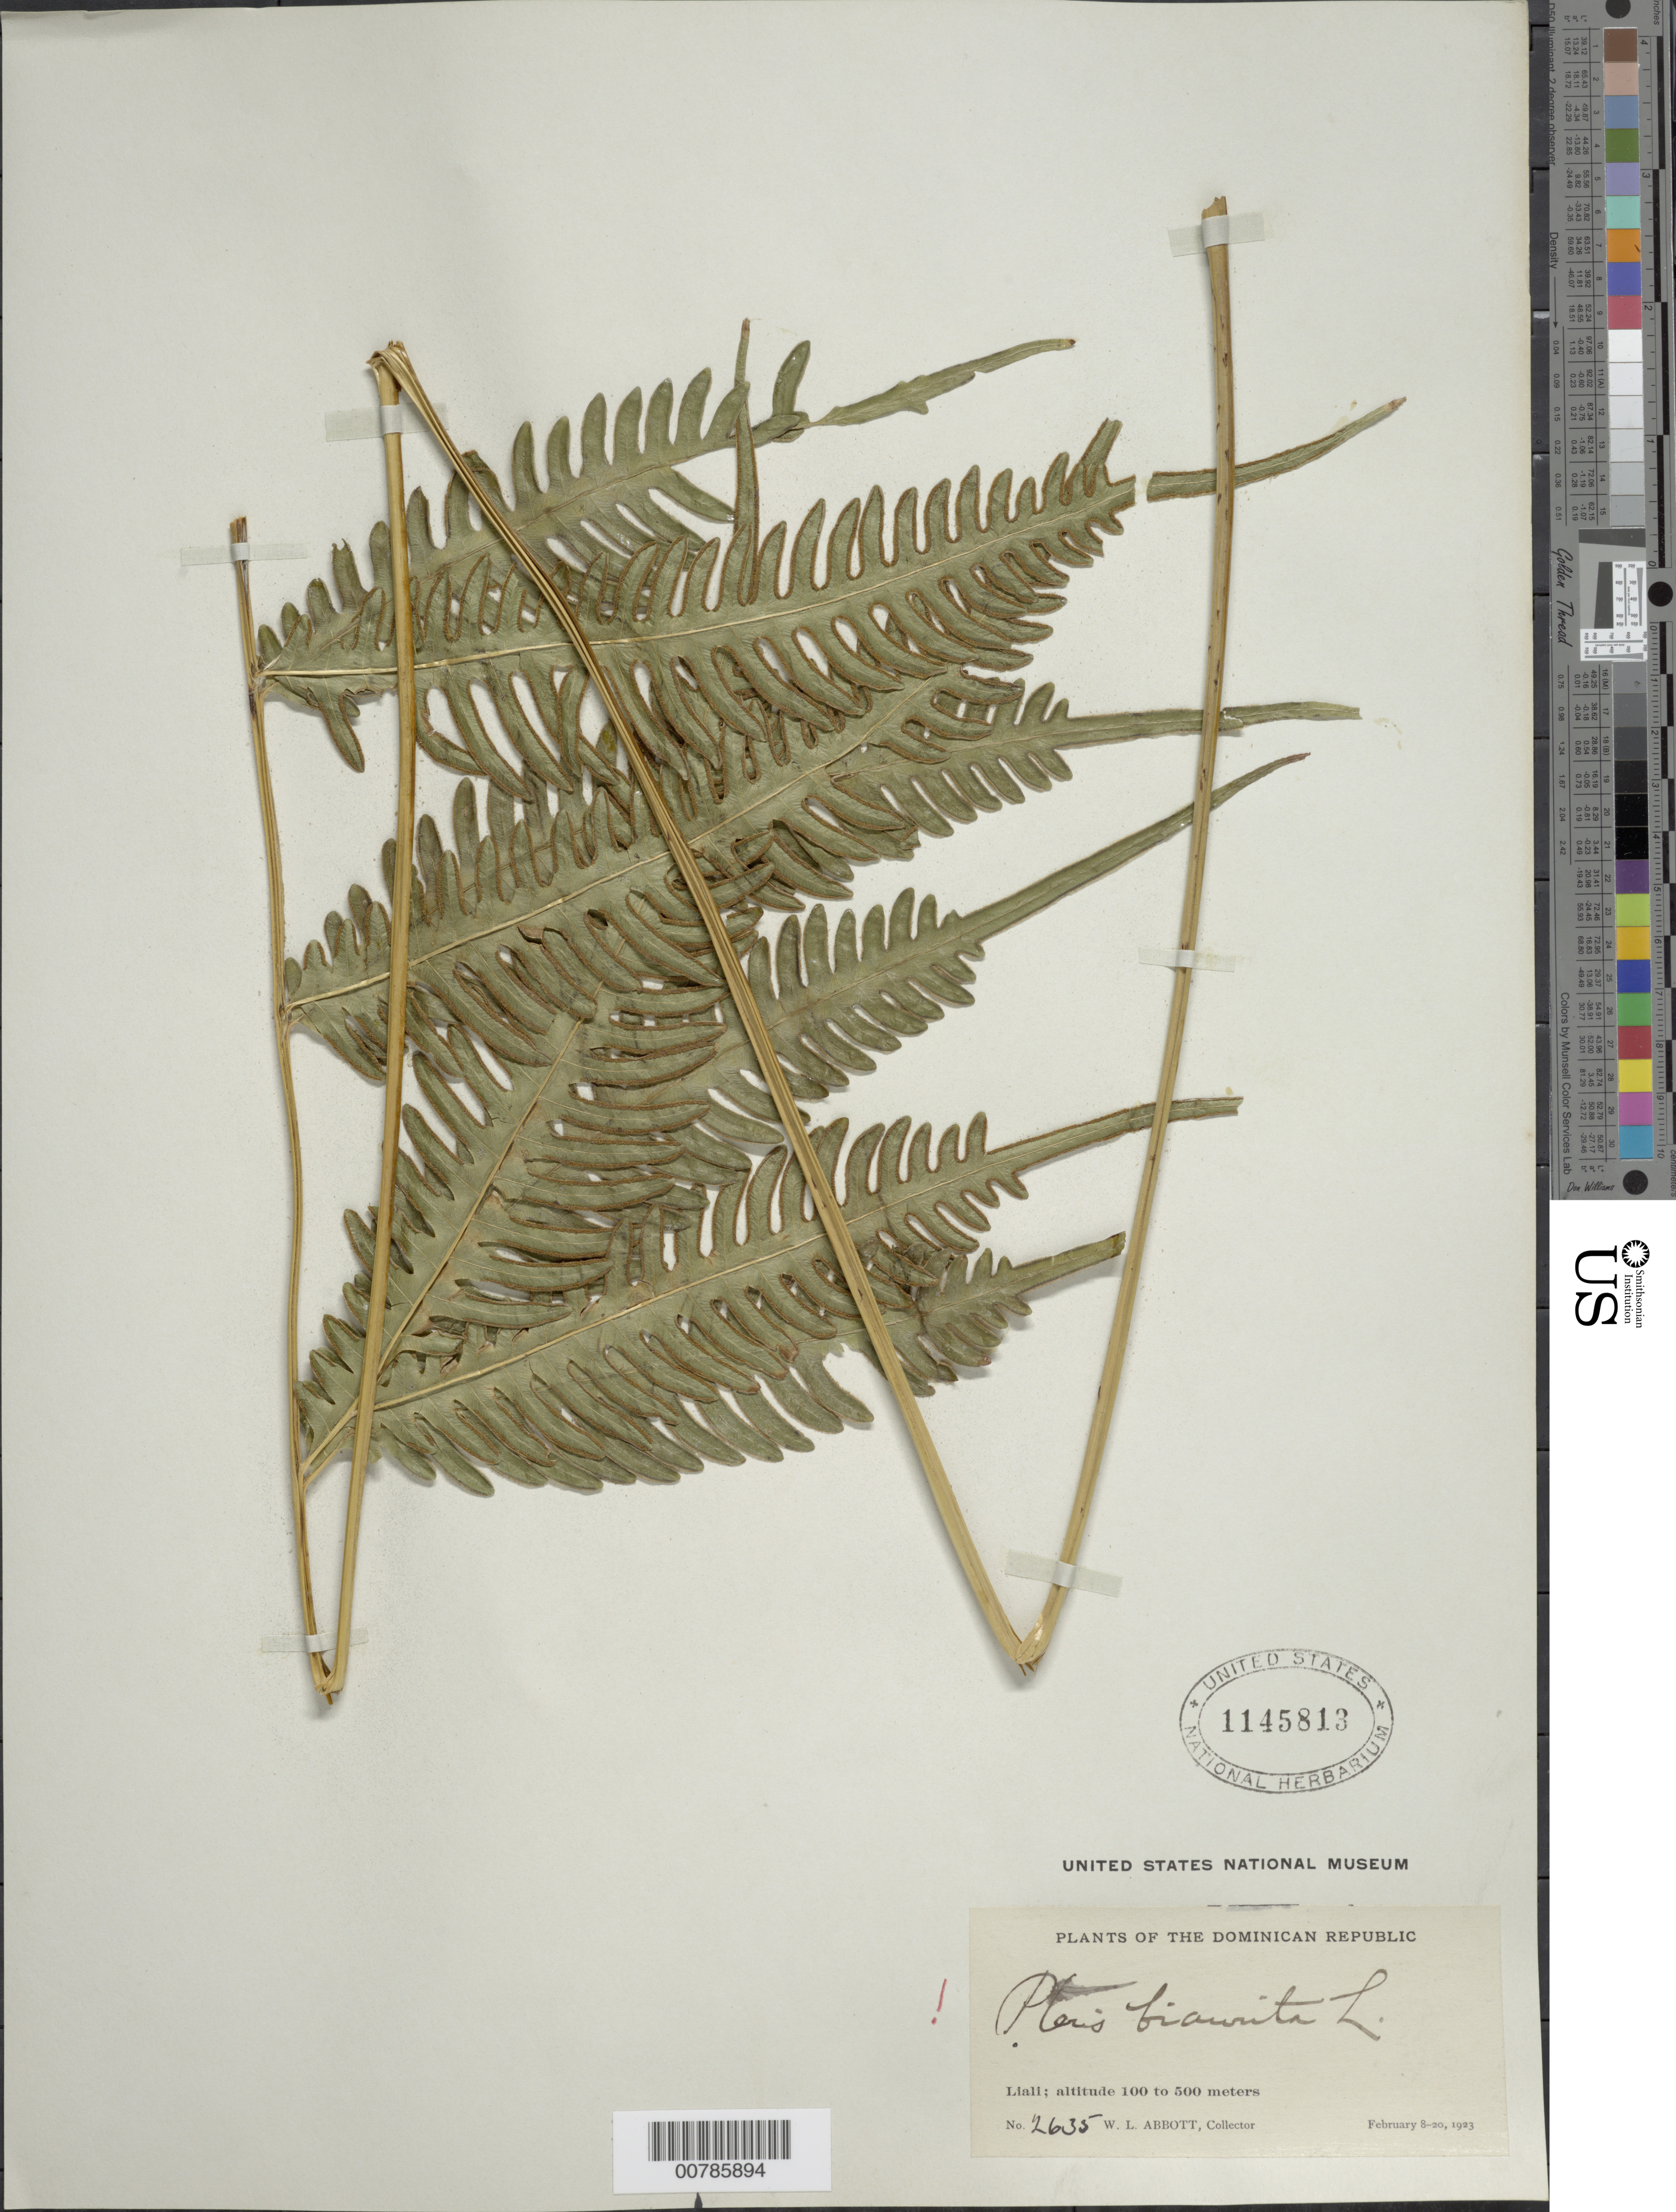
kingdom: Plantae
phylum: Tracheophyta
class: Polypodiopsida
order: Polypodiales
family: Pteridaceae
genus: Pteris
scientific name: Pteris biaurita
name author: L.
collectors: W. L. Abbott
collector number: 2635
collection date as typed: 08 Feb 1923 to 20 Feb 1923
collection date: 1923-02-08/1923-02-20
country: Dominican Republic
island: Hispaniola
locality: Liali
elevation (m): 100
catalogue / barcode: US 1145813